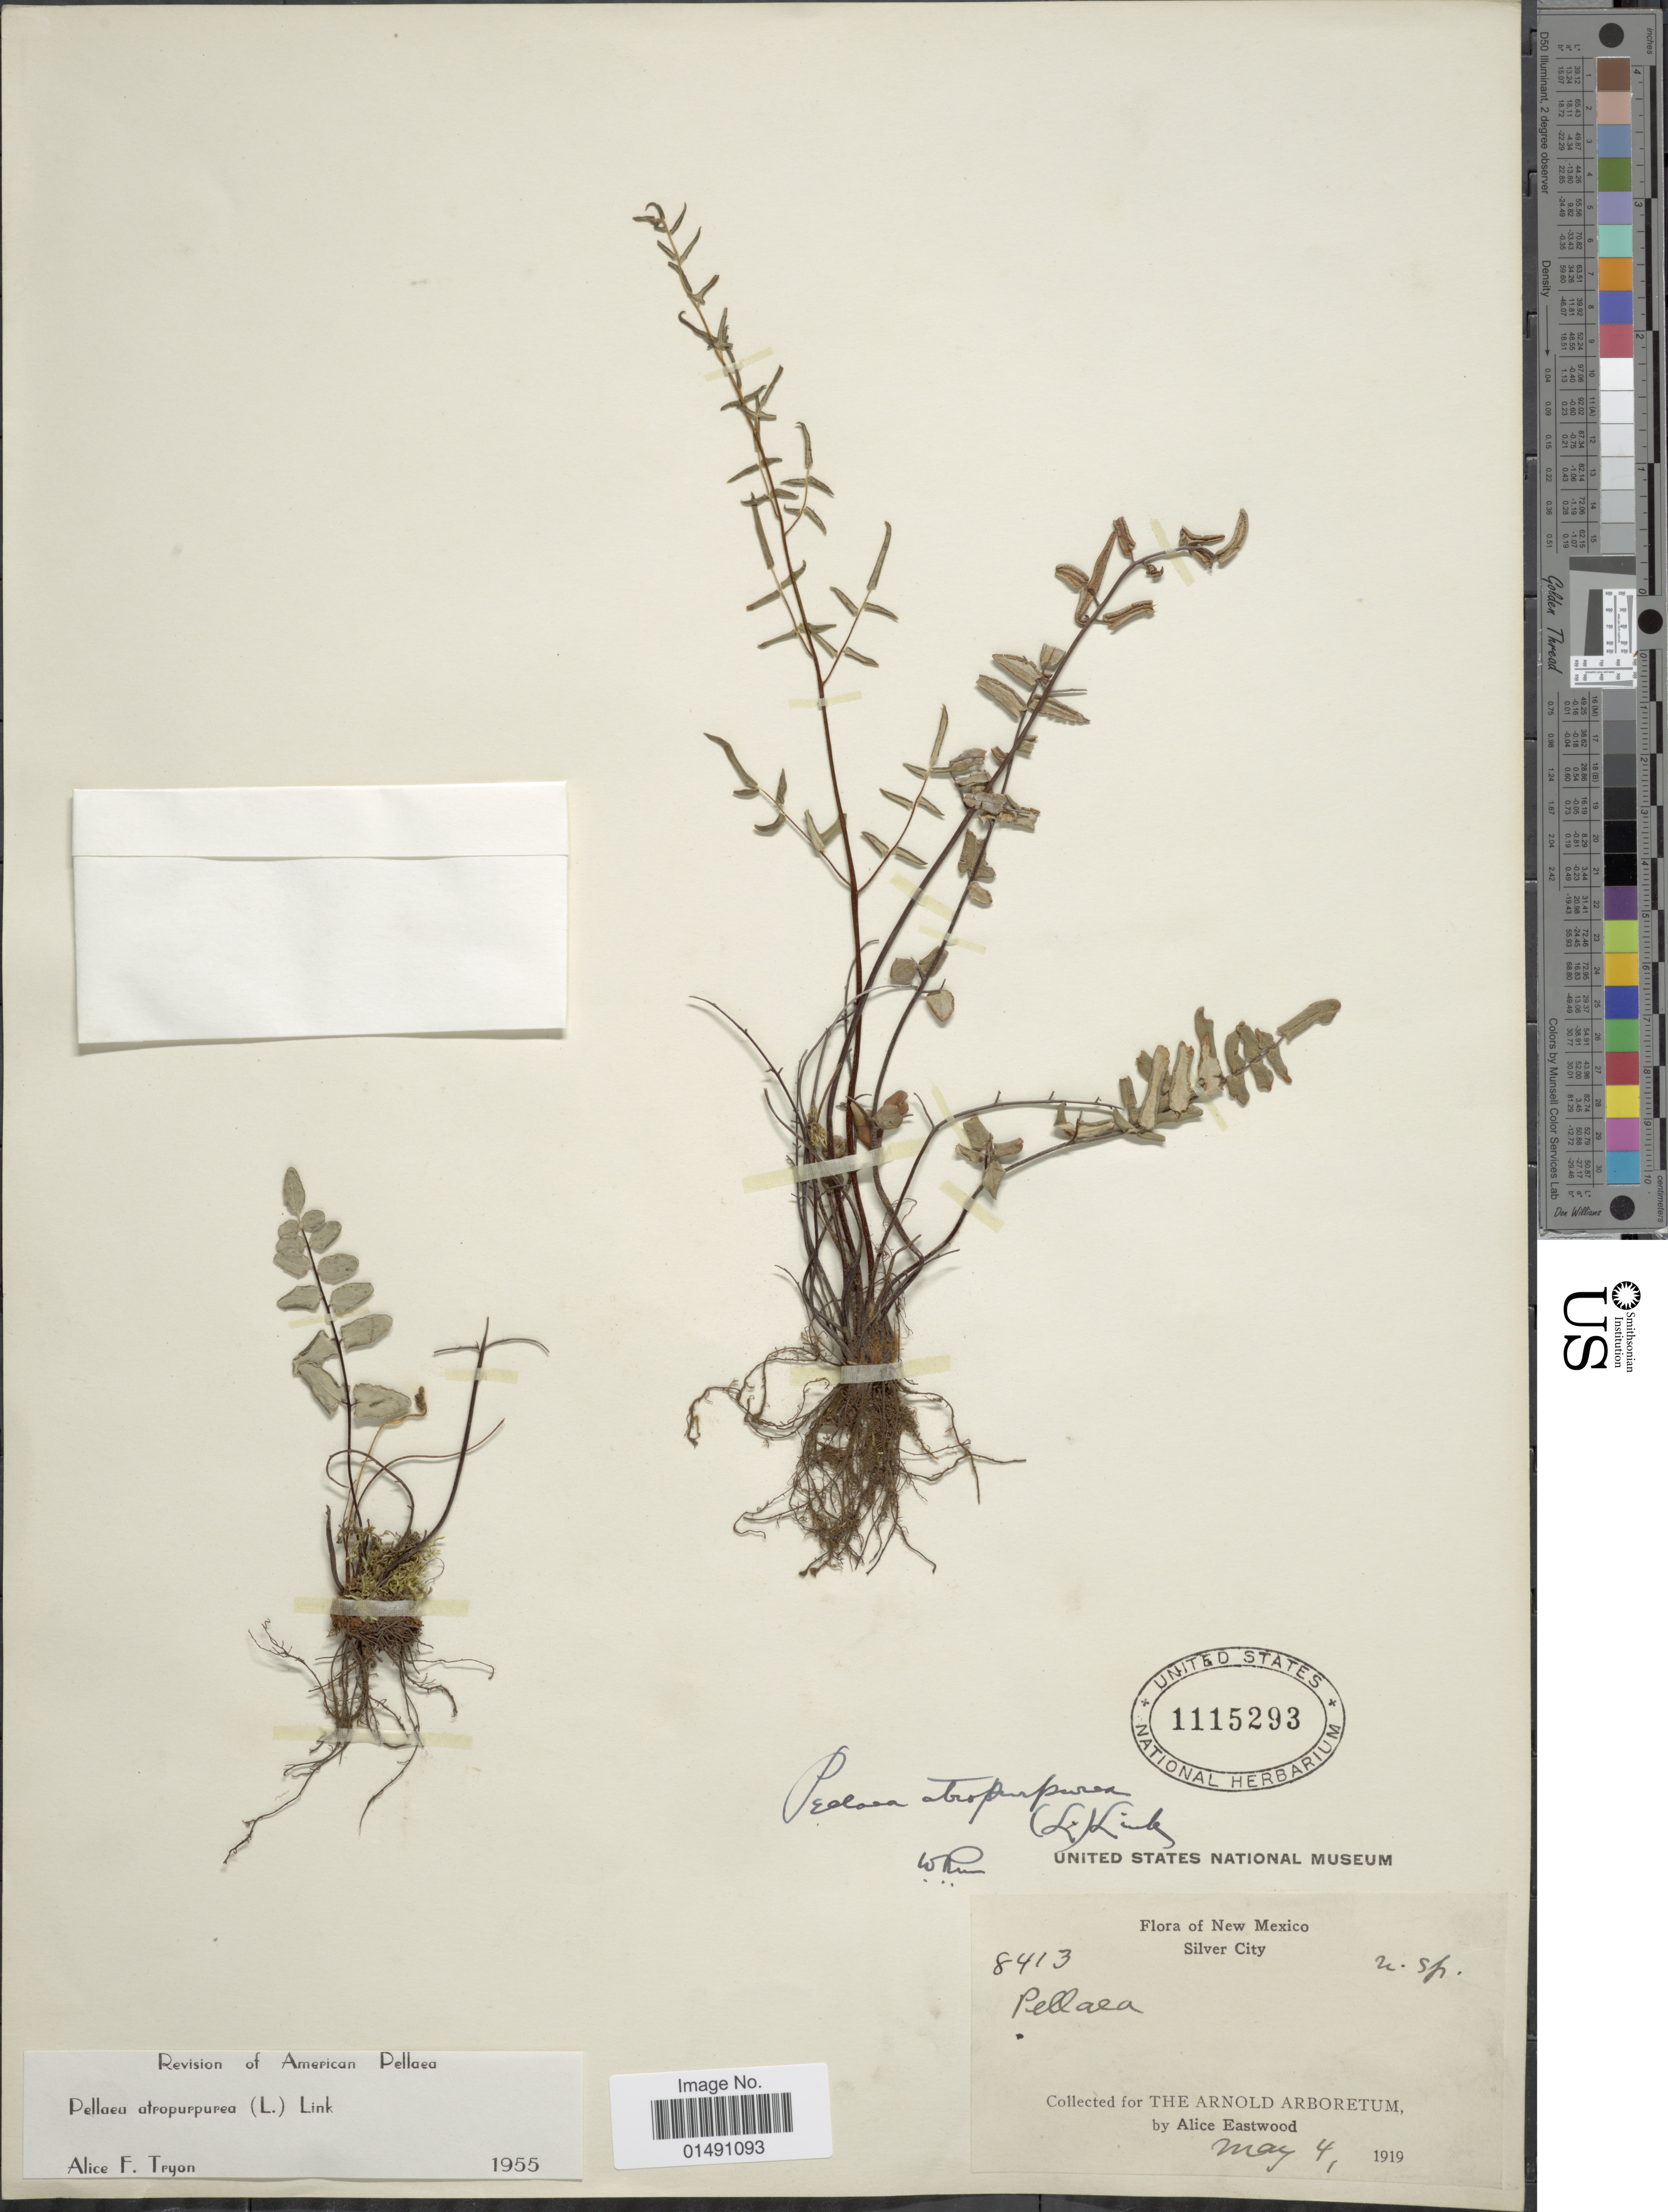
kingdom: Plantae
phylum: Tracheophyta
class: Polypodiopsida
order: Polypodiales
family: Pteridaceae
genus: Pellaea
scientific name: Pellaea atropurpurea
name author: (L.) Link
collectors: A. Eastwood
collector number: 8413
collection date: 1919-05-04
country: United States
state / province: New Mexico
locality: Silver City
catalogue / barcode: US 1115293